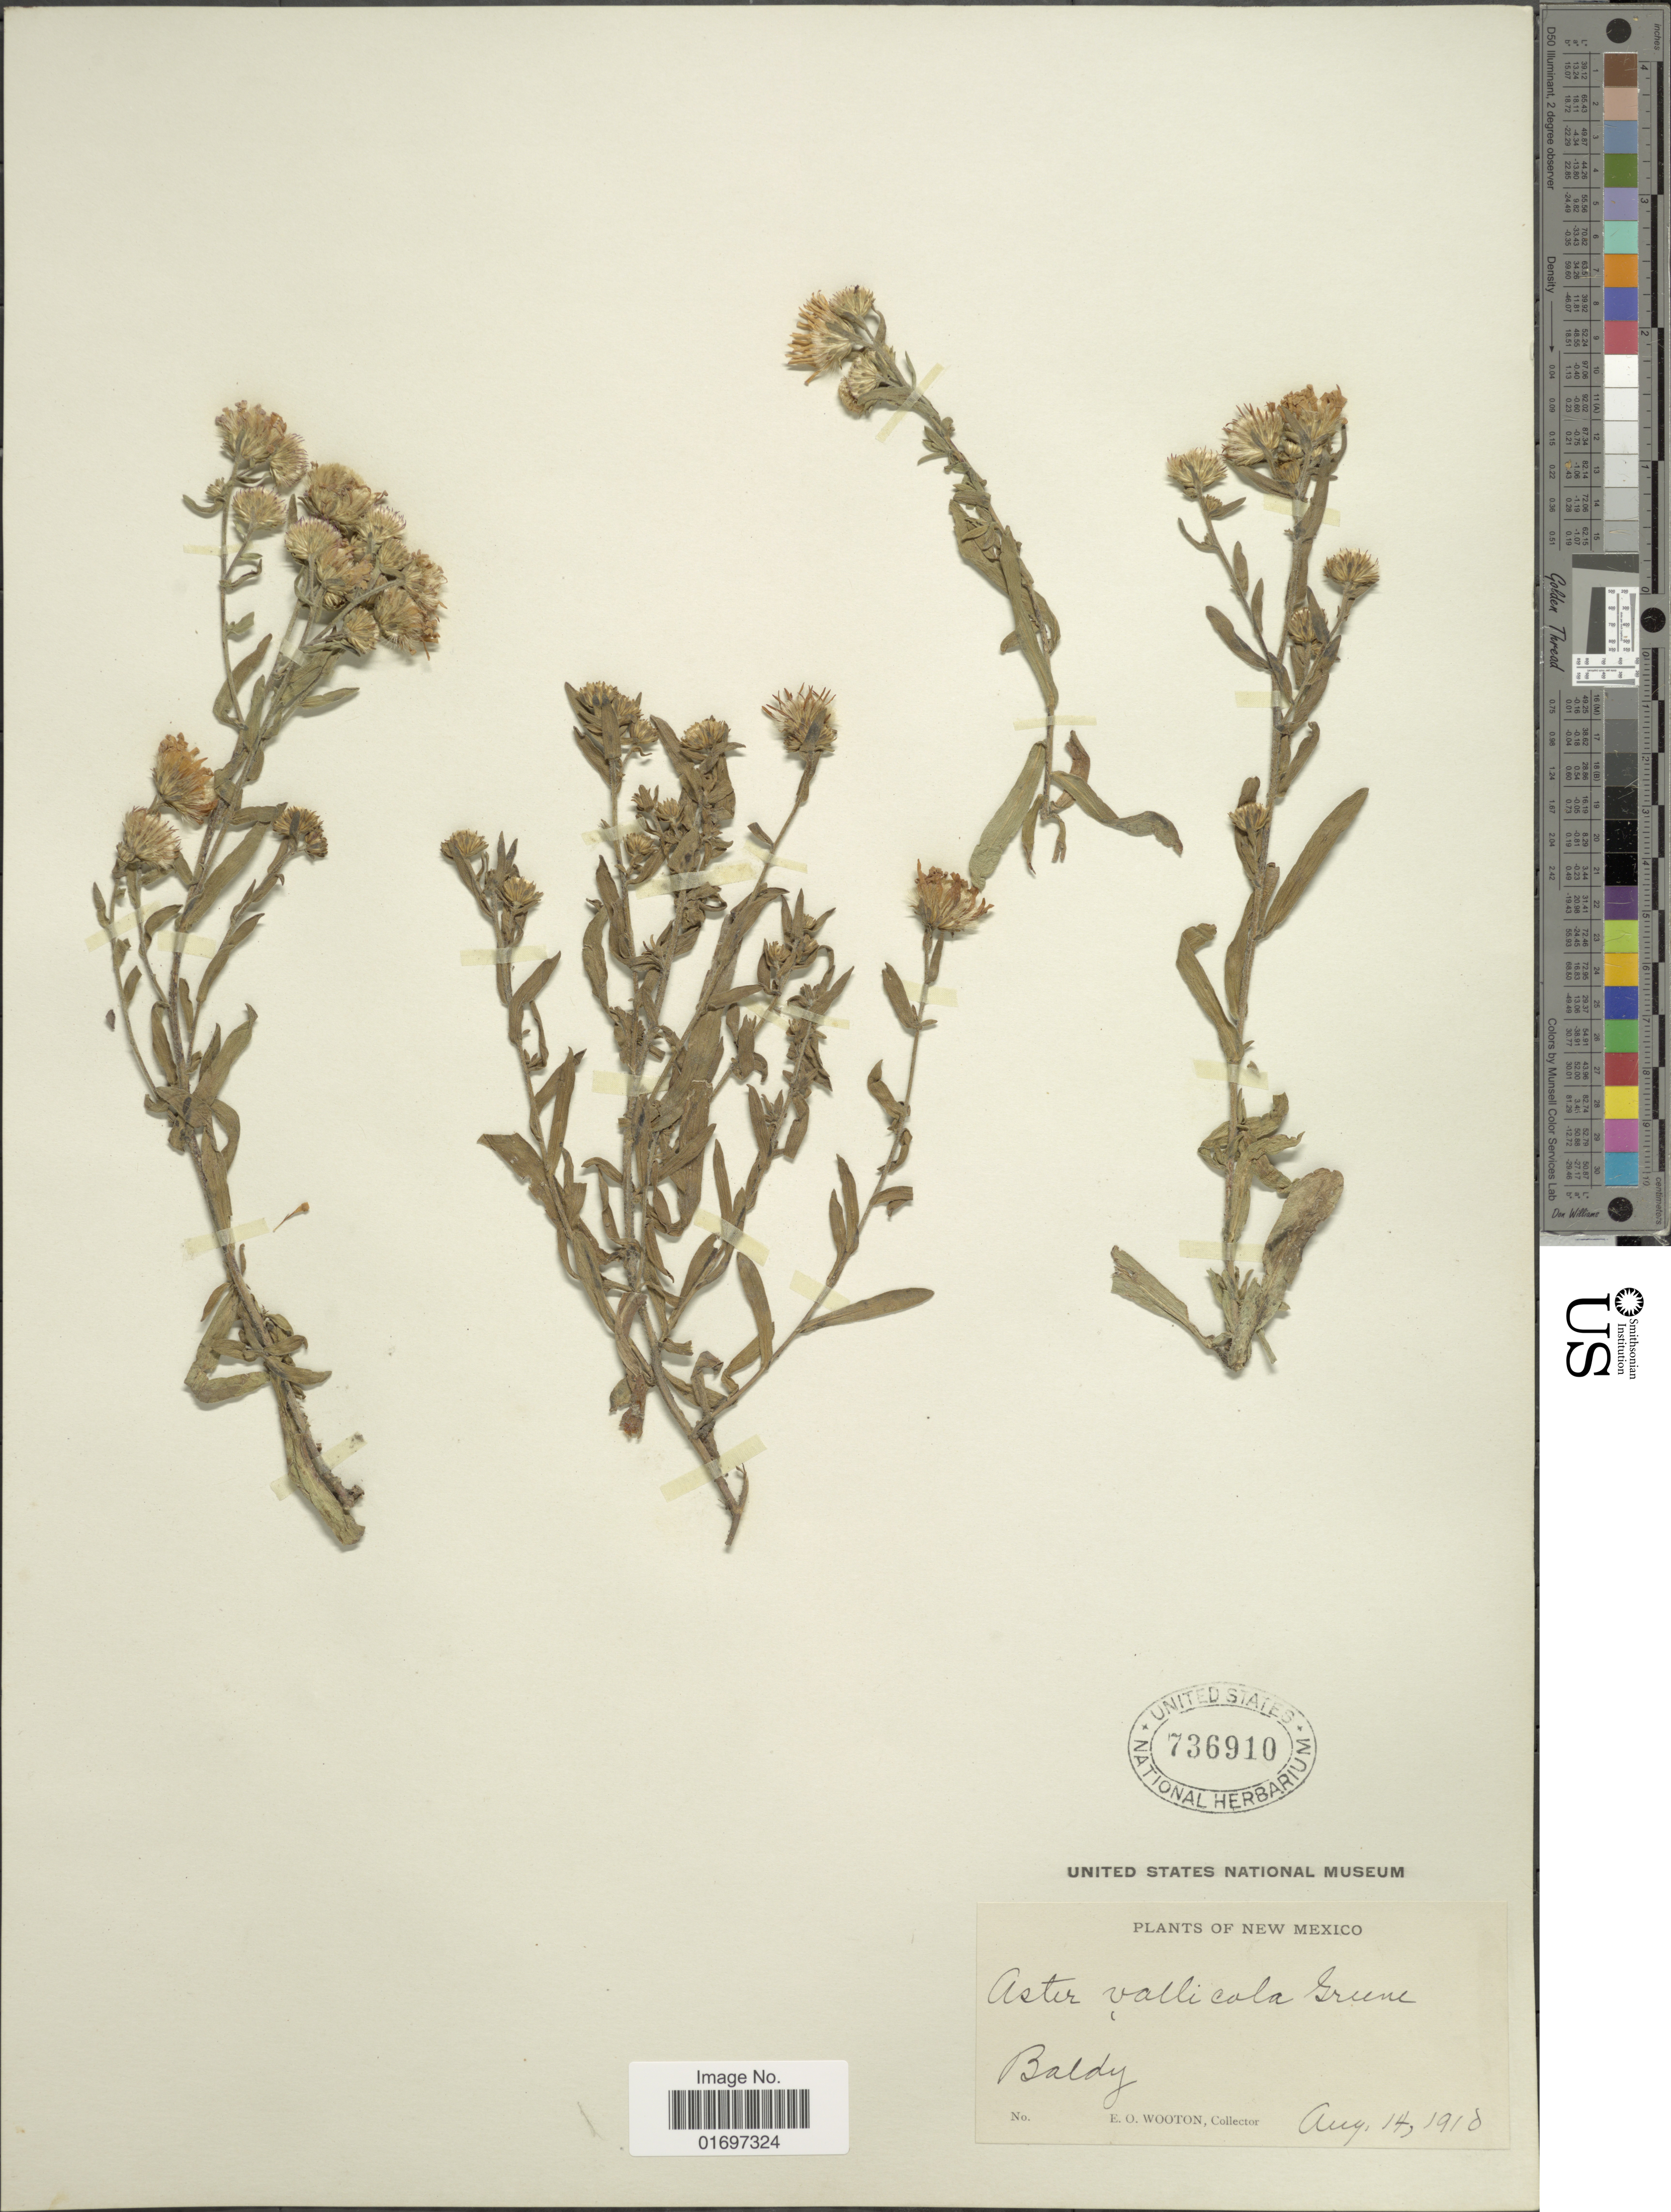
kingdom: Plantae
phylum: Tracheophyta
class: Magnoliopsida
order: Asterales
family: Asteraceae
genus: Symphyotrichum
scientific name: Symphyotrichum ascendens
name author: (Lindl.) G.L. Nesom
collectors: E. O. Wooton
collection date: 1918-08-14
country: United States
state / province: New Mexico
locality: New Mexico. Baldy.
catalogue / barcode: US 736910